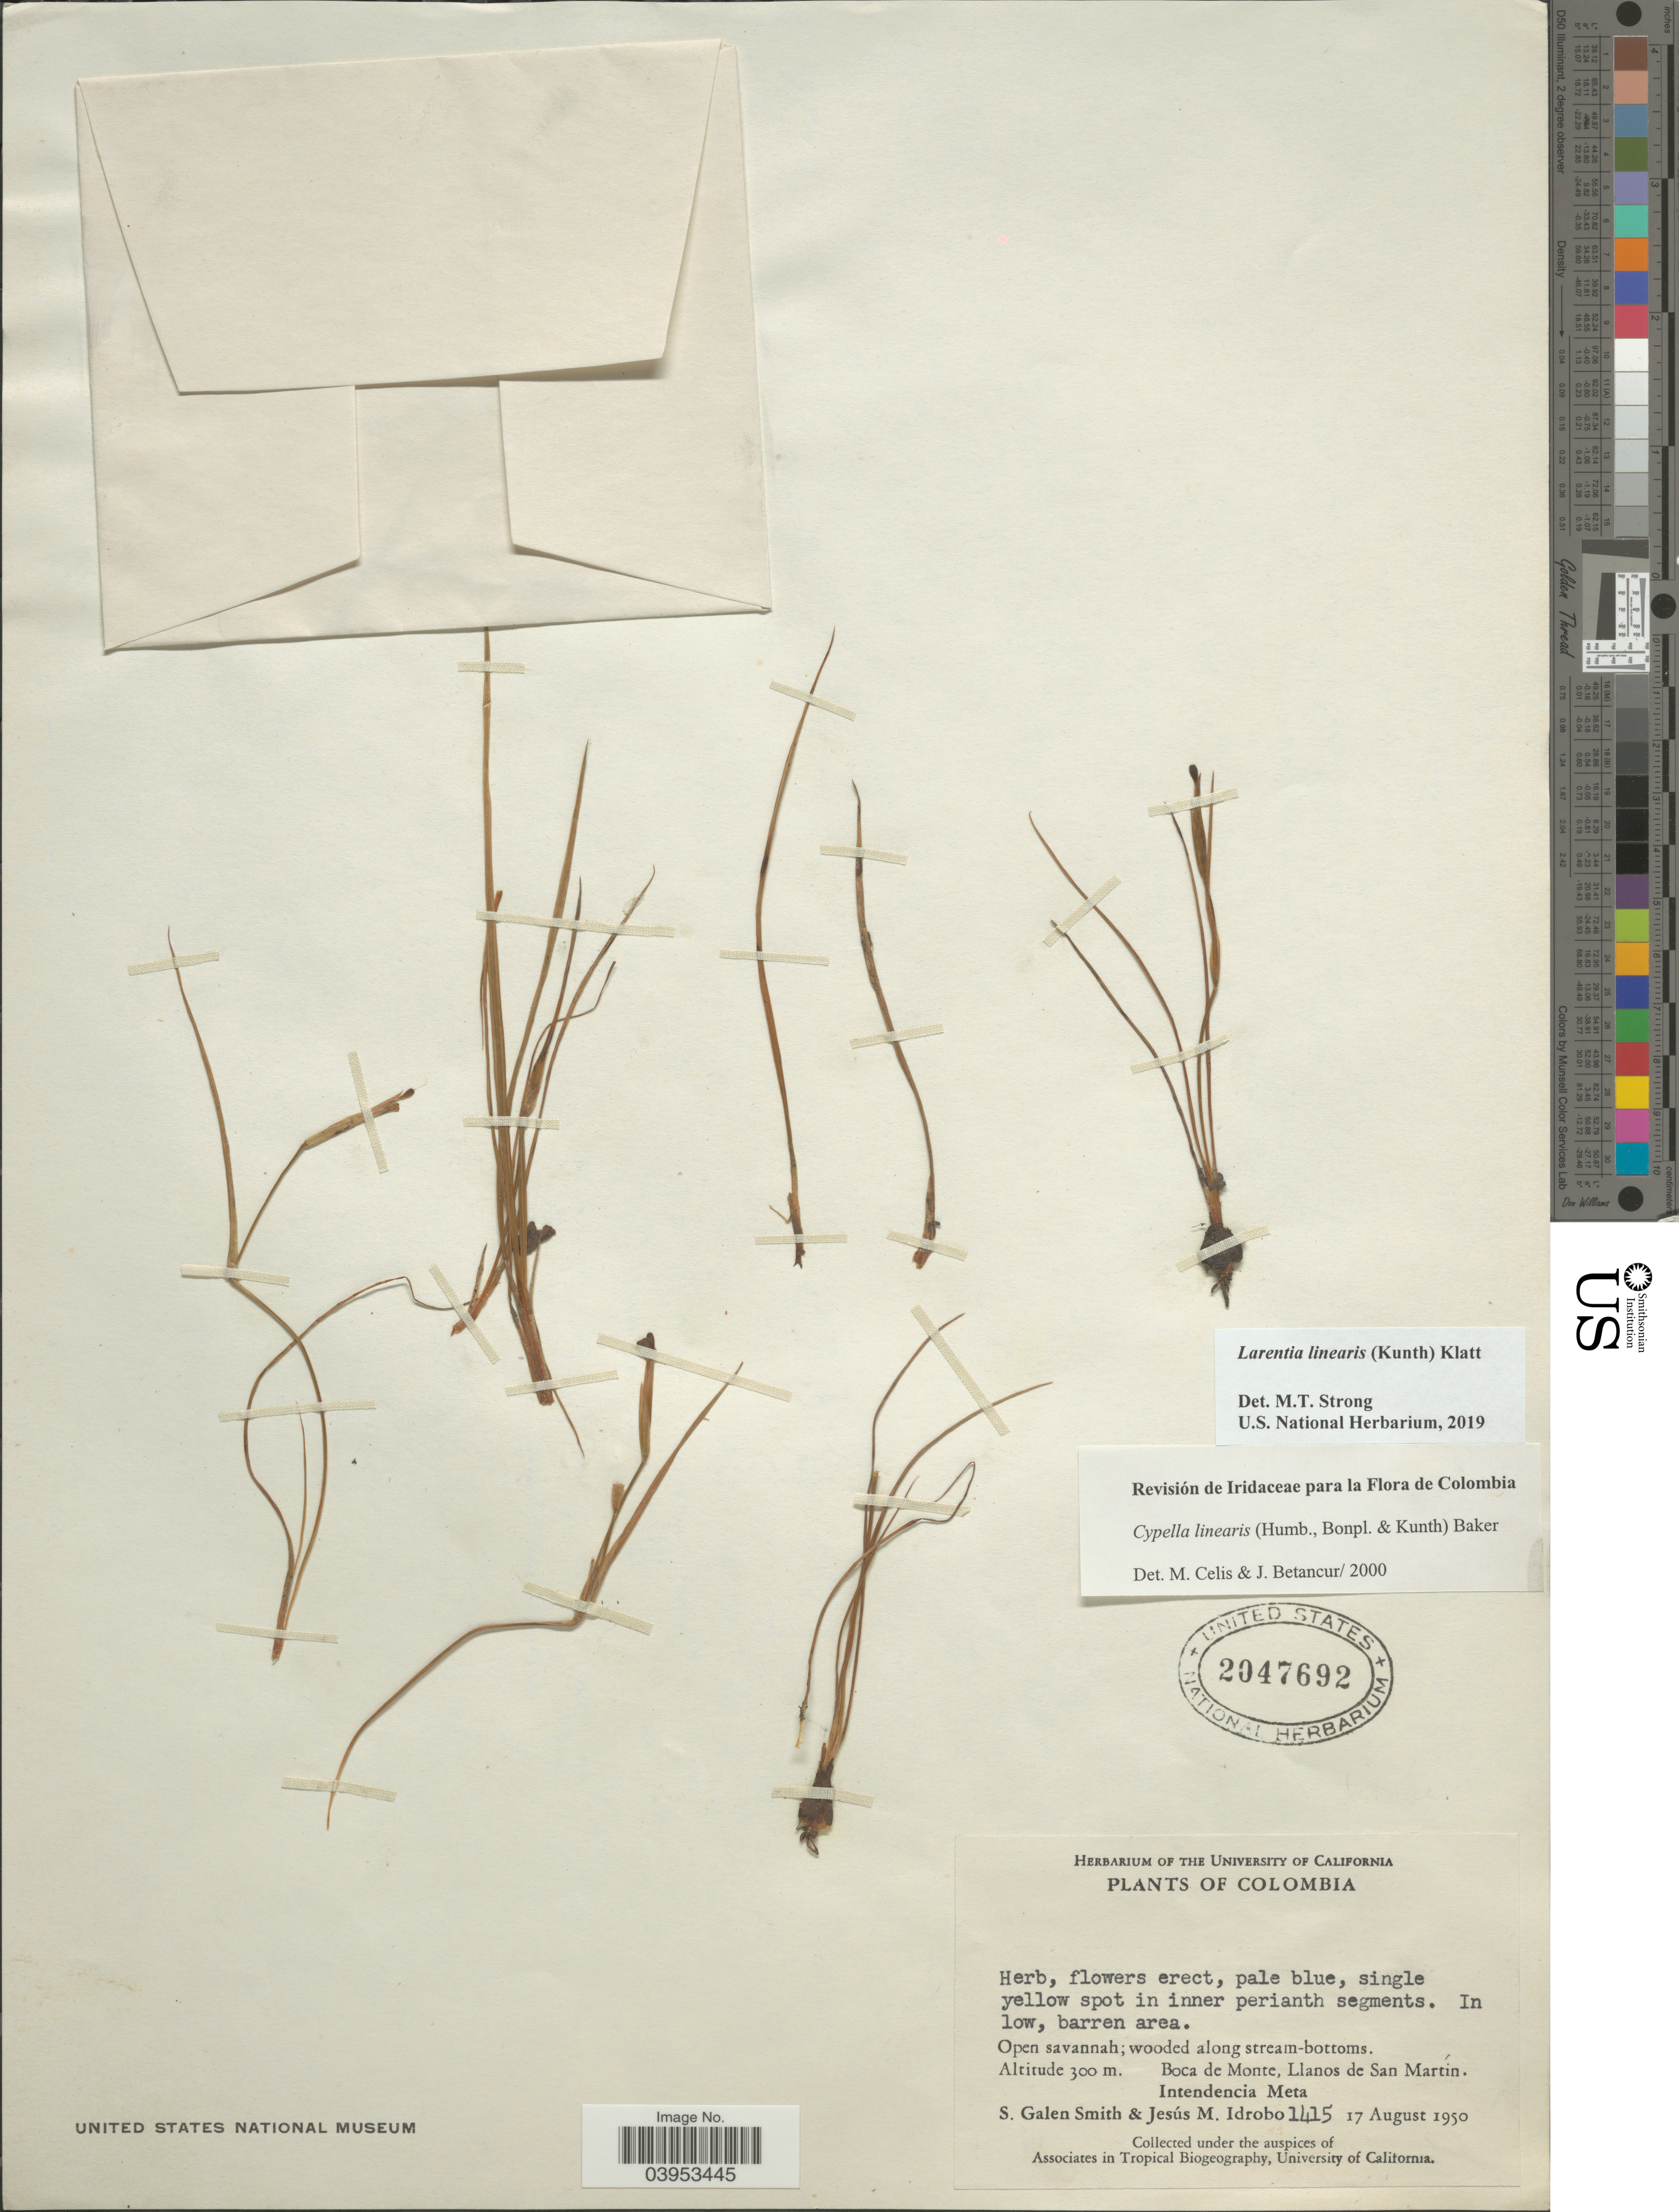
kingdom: Plantae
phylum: Tracheophyta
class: Liliopsida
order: Asparagales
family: Iridaceae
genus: Larentia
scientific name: Larentia linearis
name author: (Kunth) Klatt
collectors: S. G. Smith & J. M. Idrobo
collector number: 1415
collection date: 1950-08-17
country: Colombia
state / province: Meta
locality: Boca de Monte, Llanos de San Martín. Intendencia Meta.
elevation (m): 300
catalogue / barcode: US 2047692